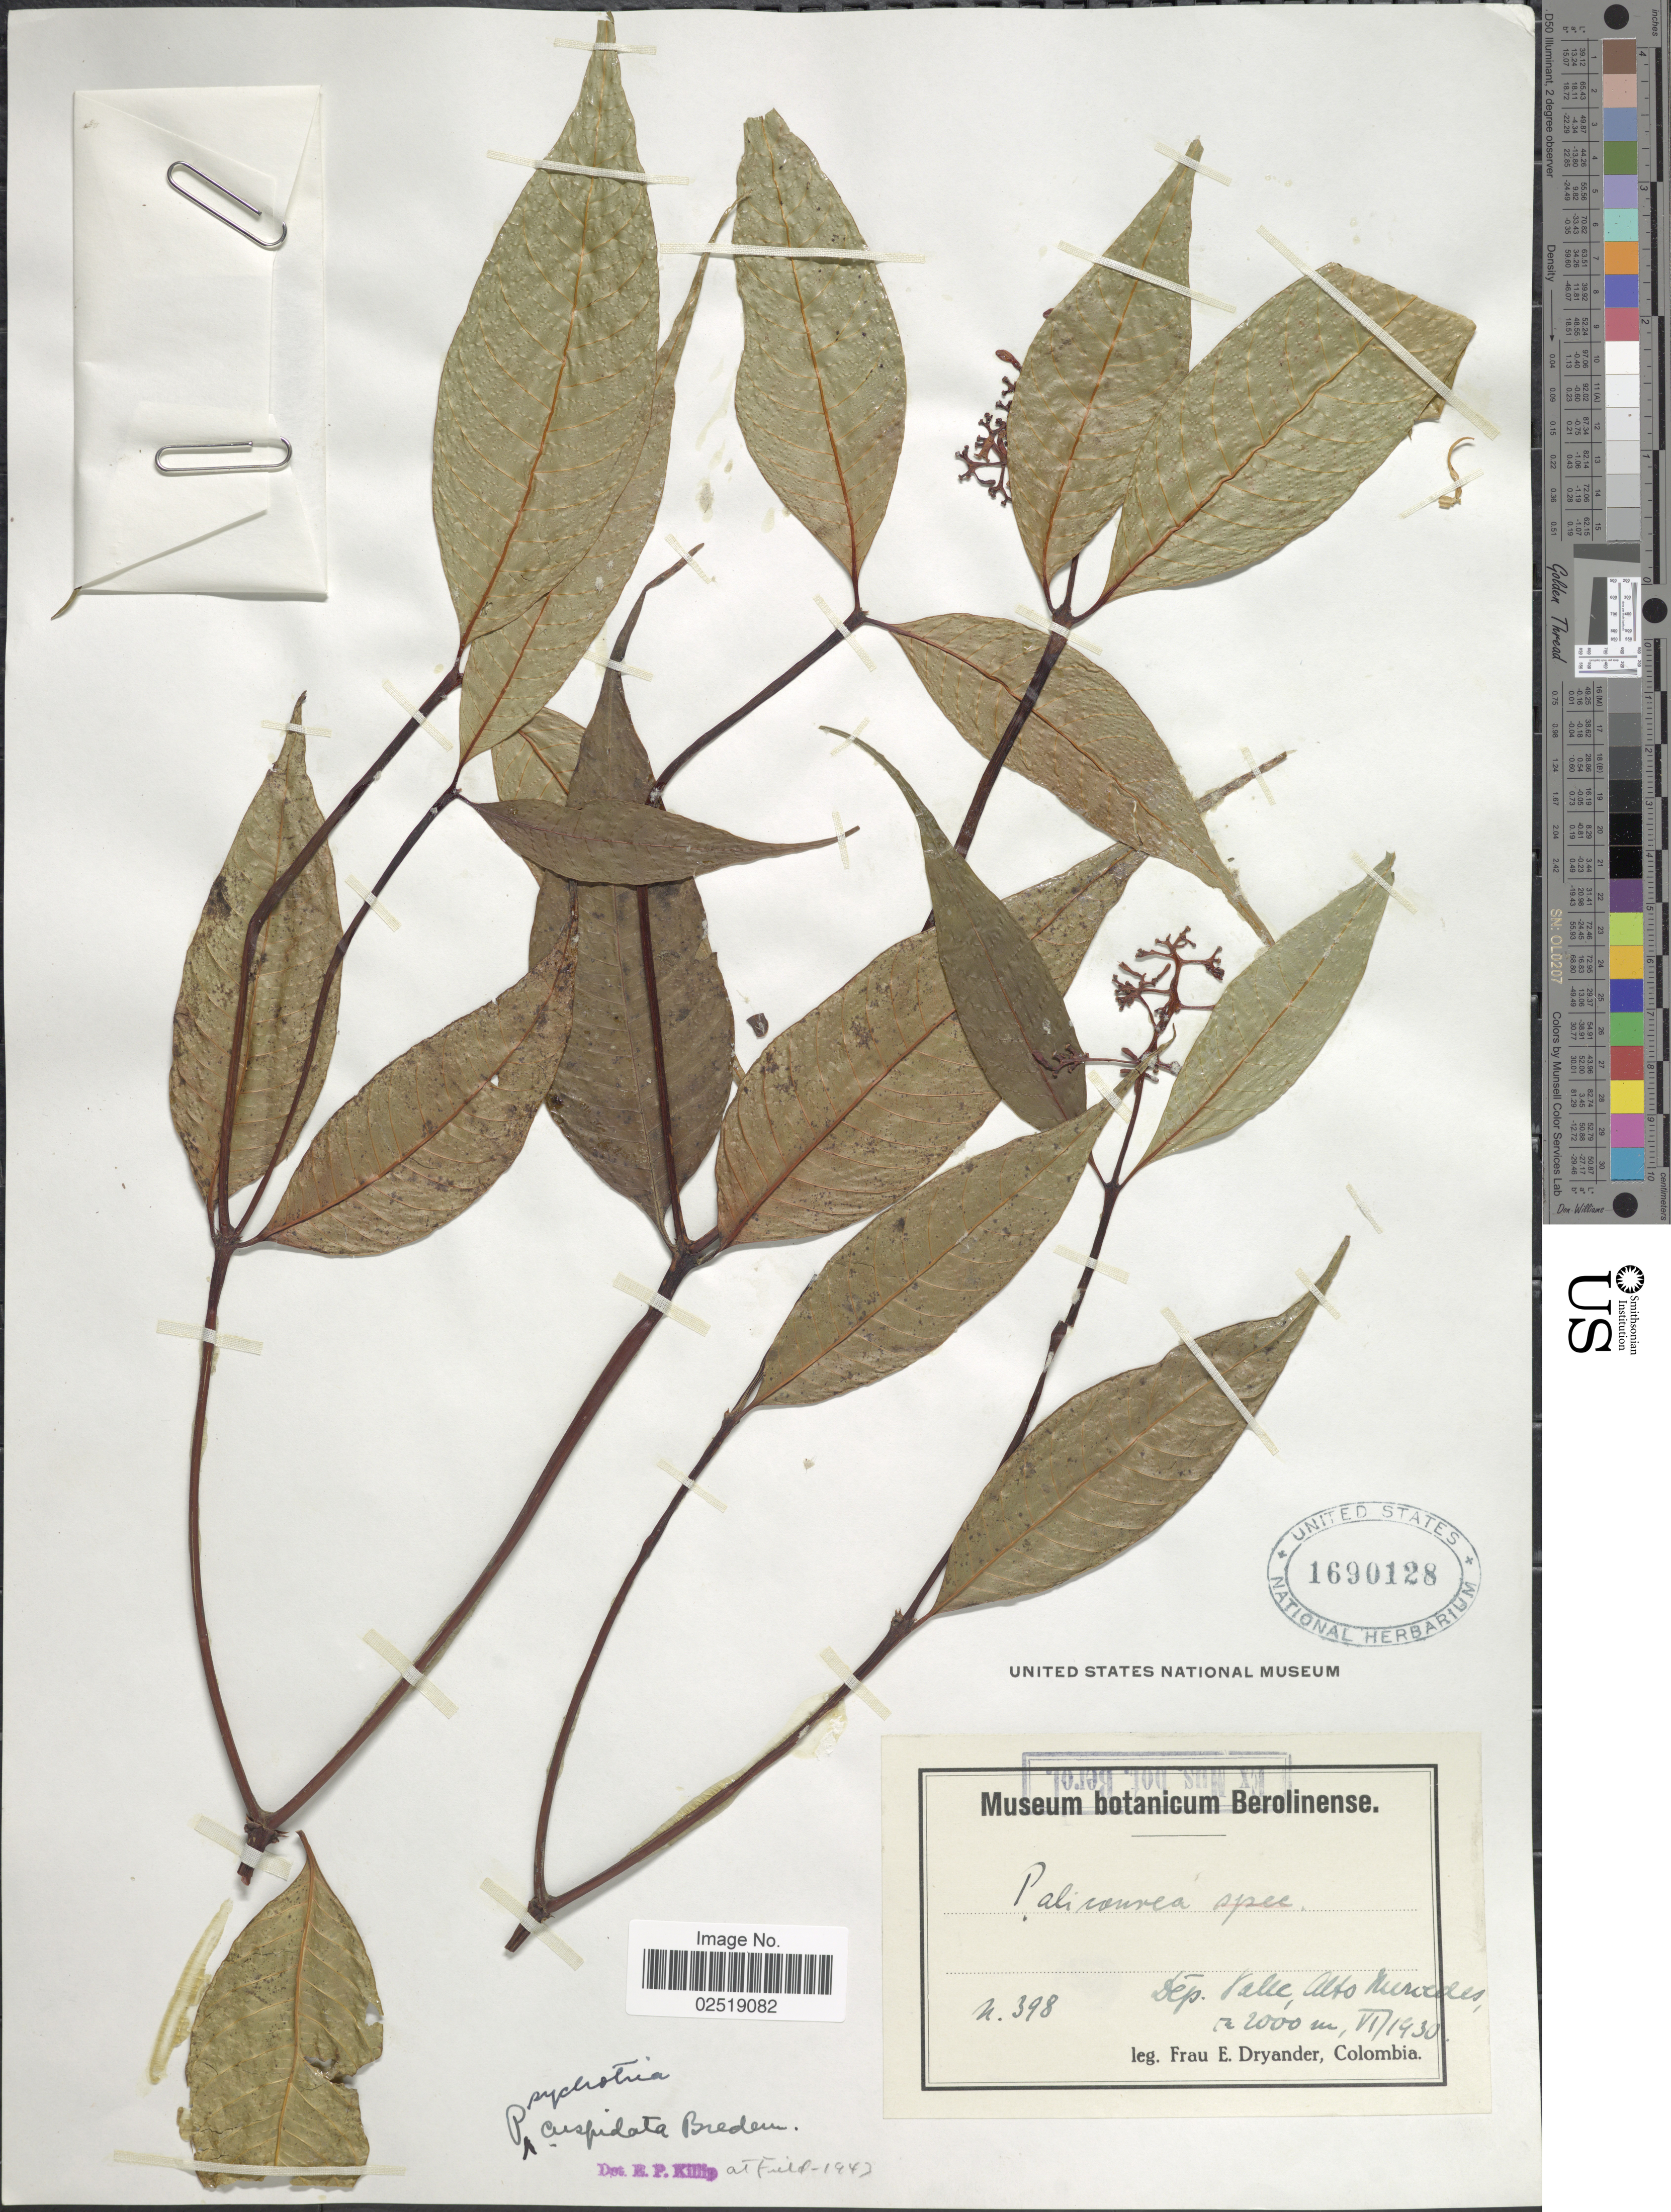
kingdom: Plantae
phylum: Tracheophyta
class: Magnoliopsida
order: Gentianales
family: Rubiaceae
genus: Psychotria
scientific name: Psychotria cuspidata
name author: Bredem. ex Schult.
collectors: F. Dryander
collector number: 2398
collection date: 1930-06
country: Colombia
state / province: Valle del Cauca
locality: Dep. Valle, Alto Mercedes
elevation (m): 2000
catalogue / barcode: US 1690128